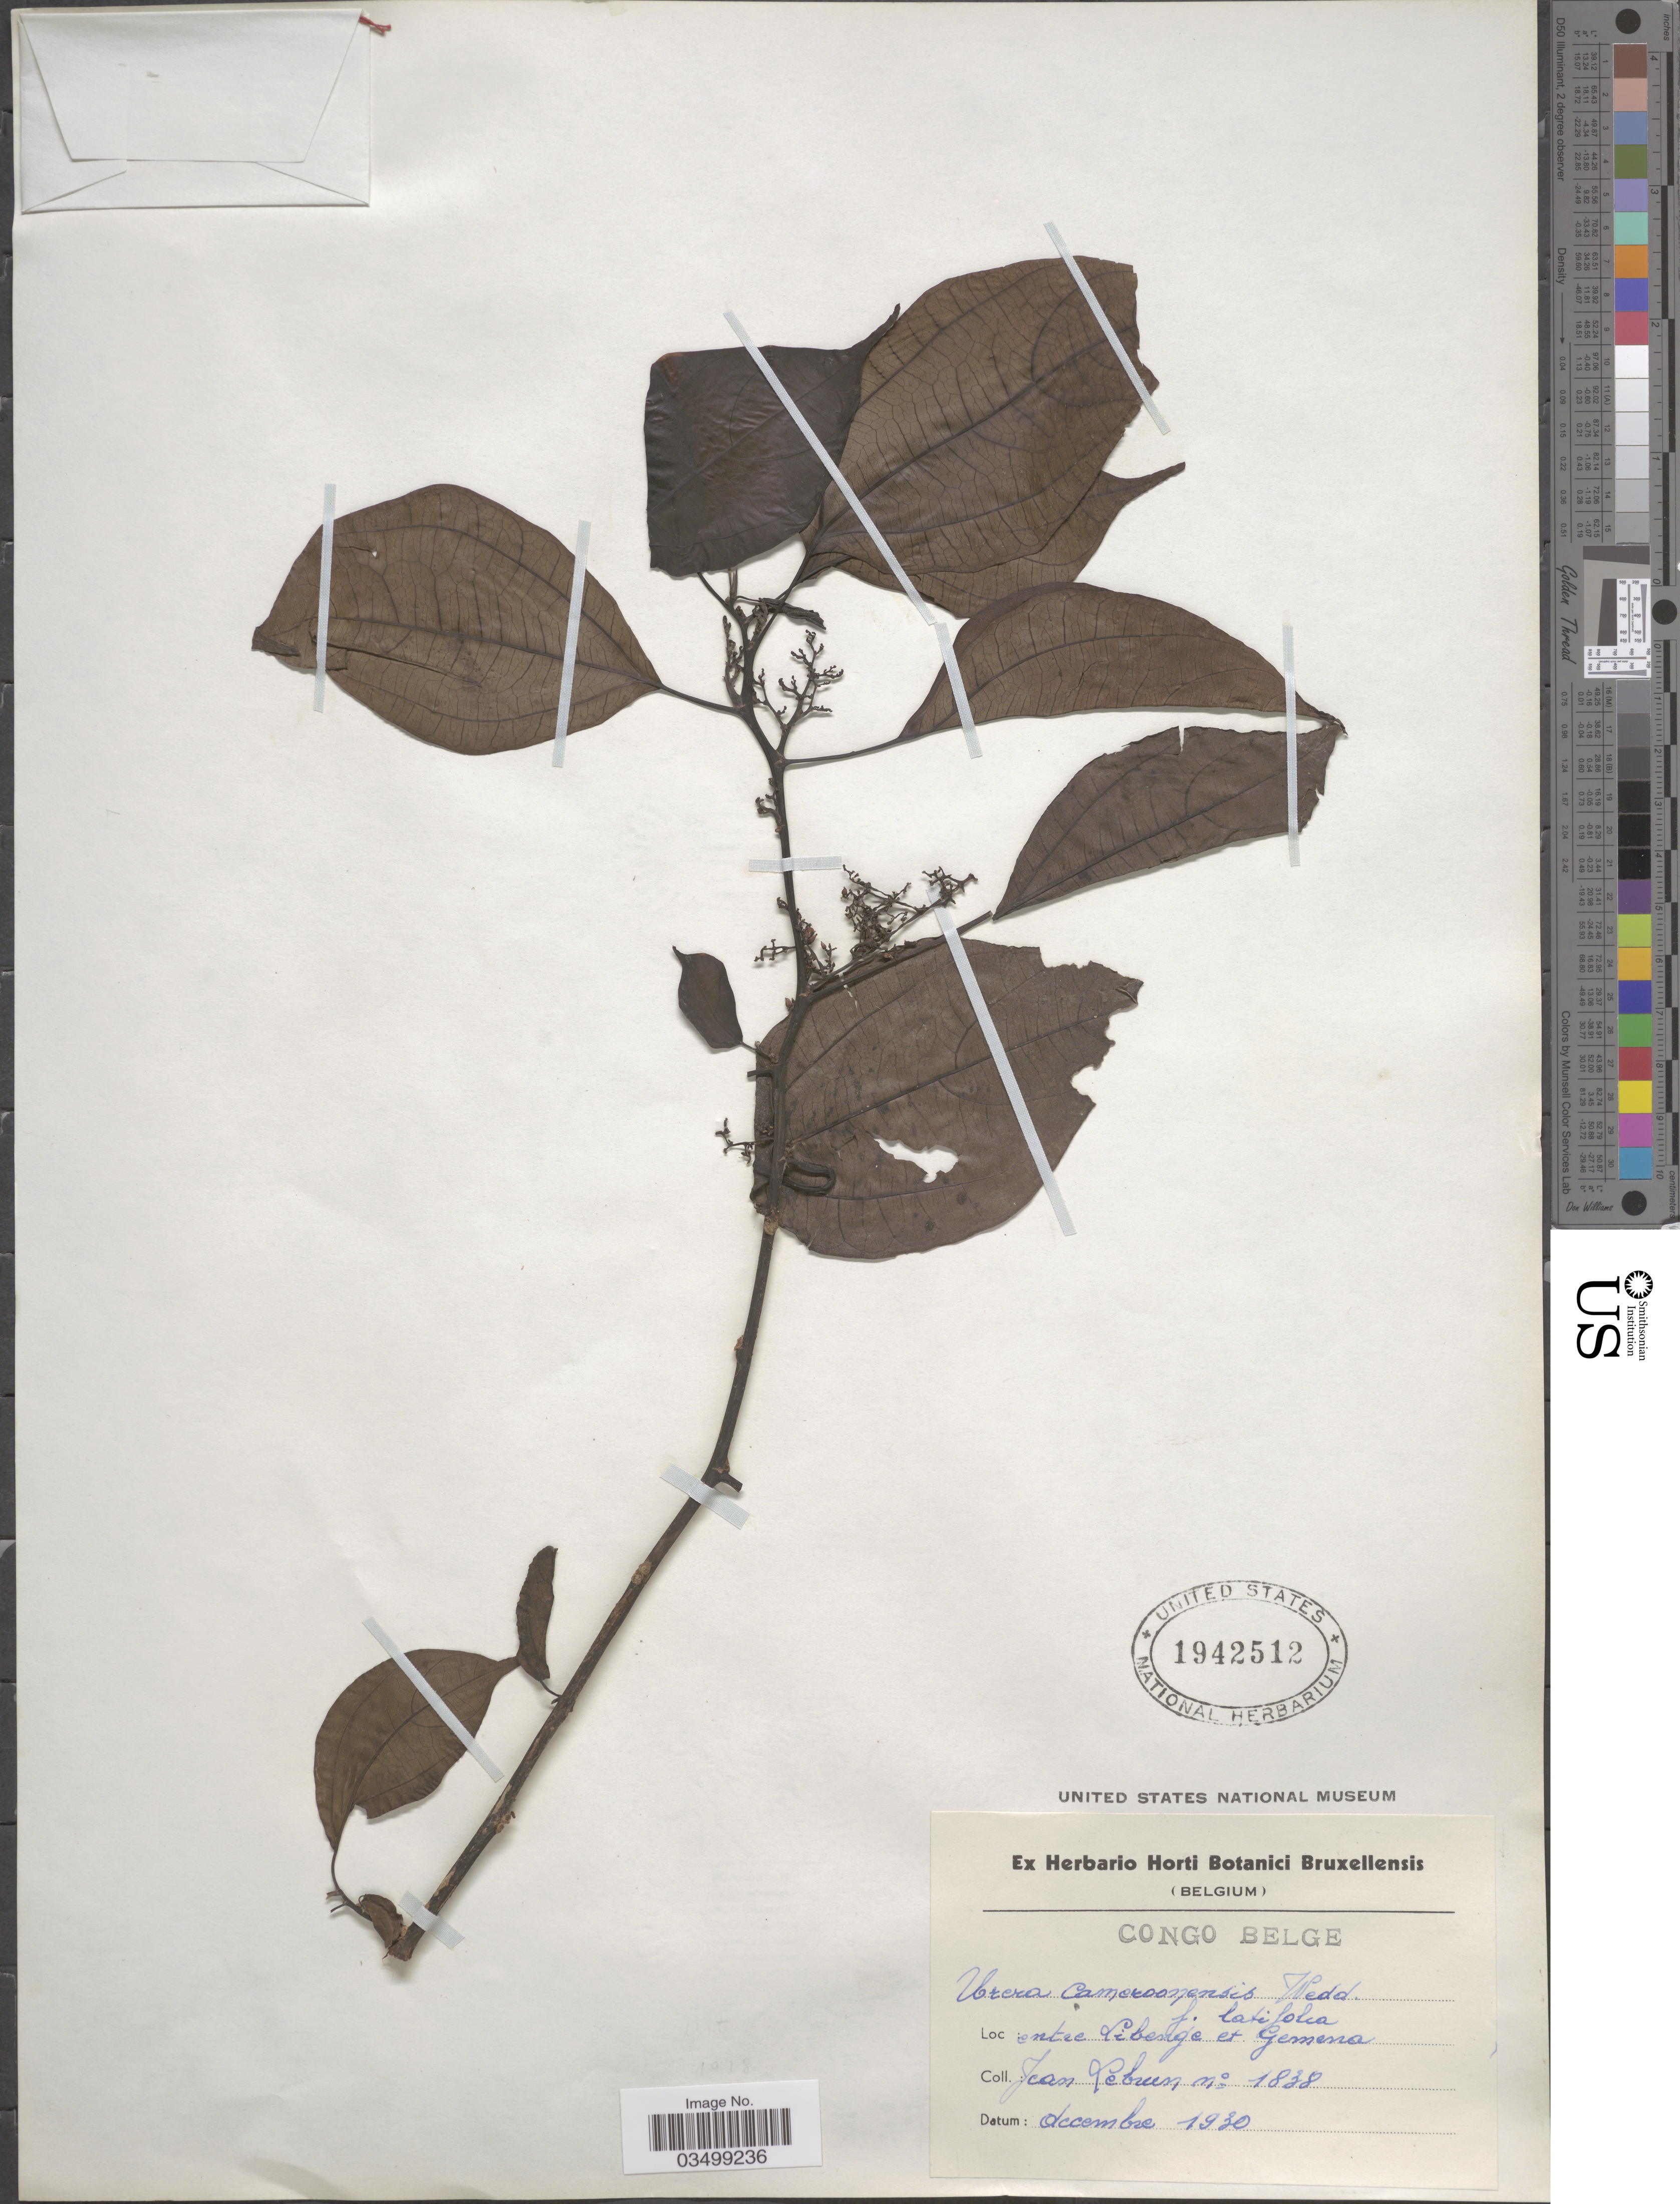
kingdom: Plantae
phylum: Tracheophyta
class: Magnoliopsida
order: Rosales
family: Urticaceae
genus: Scepocarpus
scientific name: Scepocarpus trinervis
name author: (Hochst.) T. Wells & A. K. Monro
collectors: J. A. Lebrun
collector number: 1838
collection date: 1930-12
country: Congo, Democratic Republic of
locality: Congo Belge. Entre Libenge et Gemena.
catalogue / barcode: US 1942512